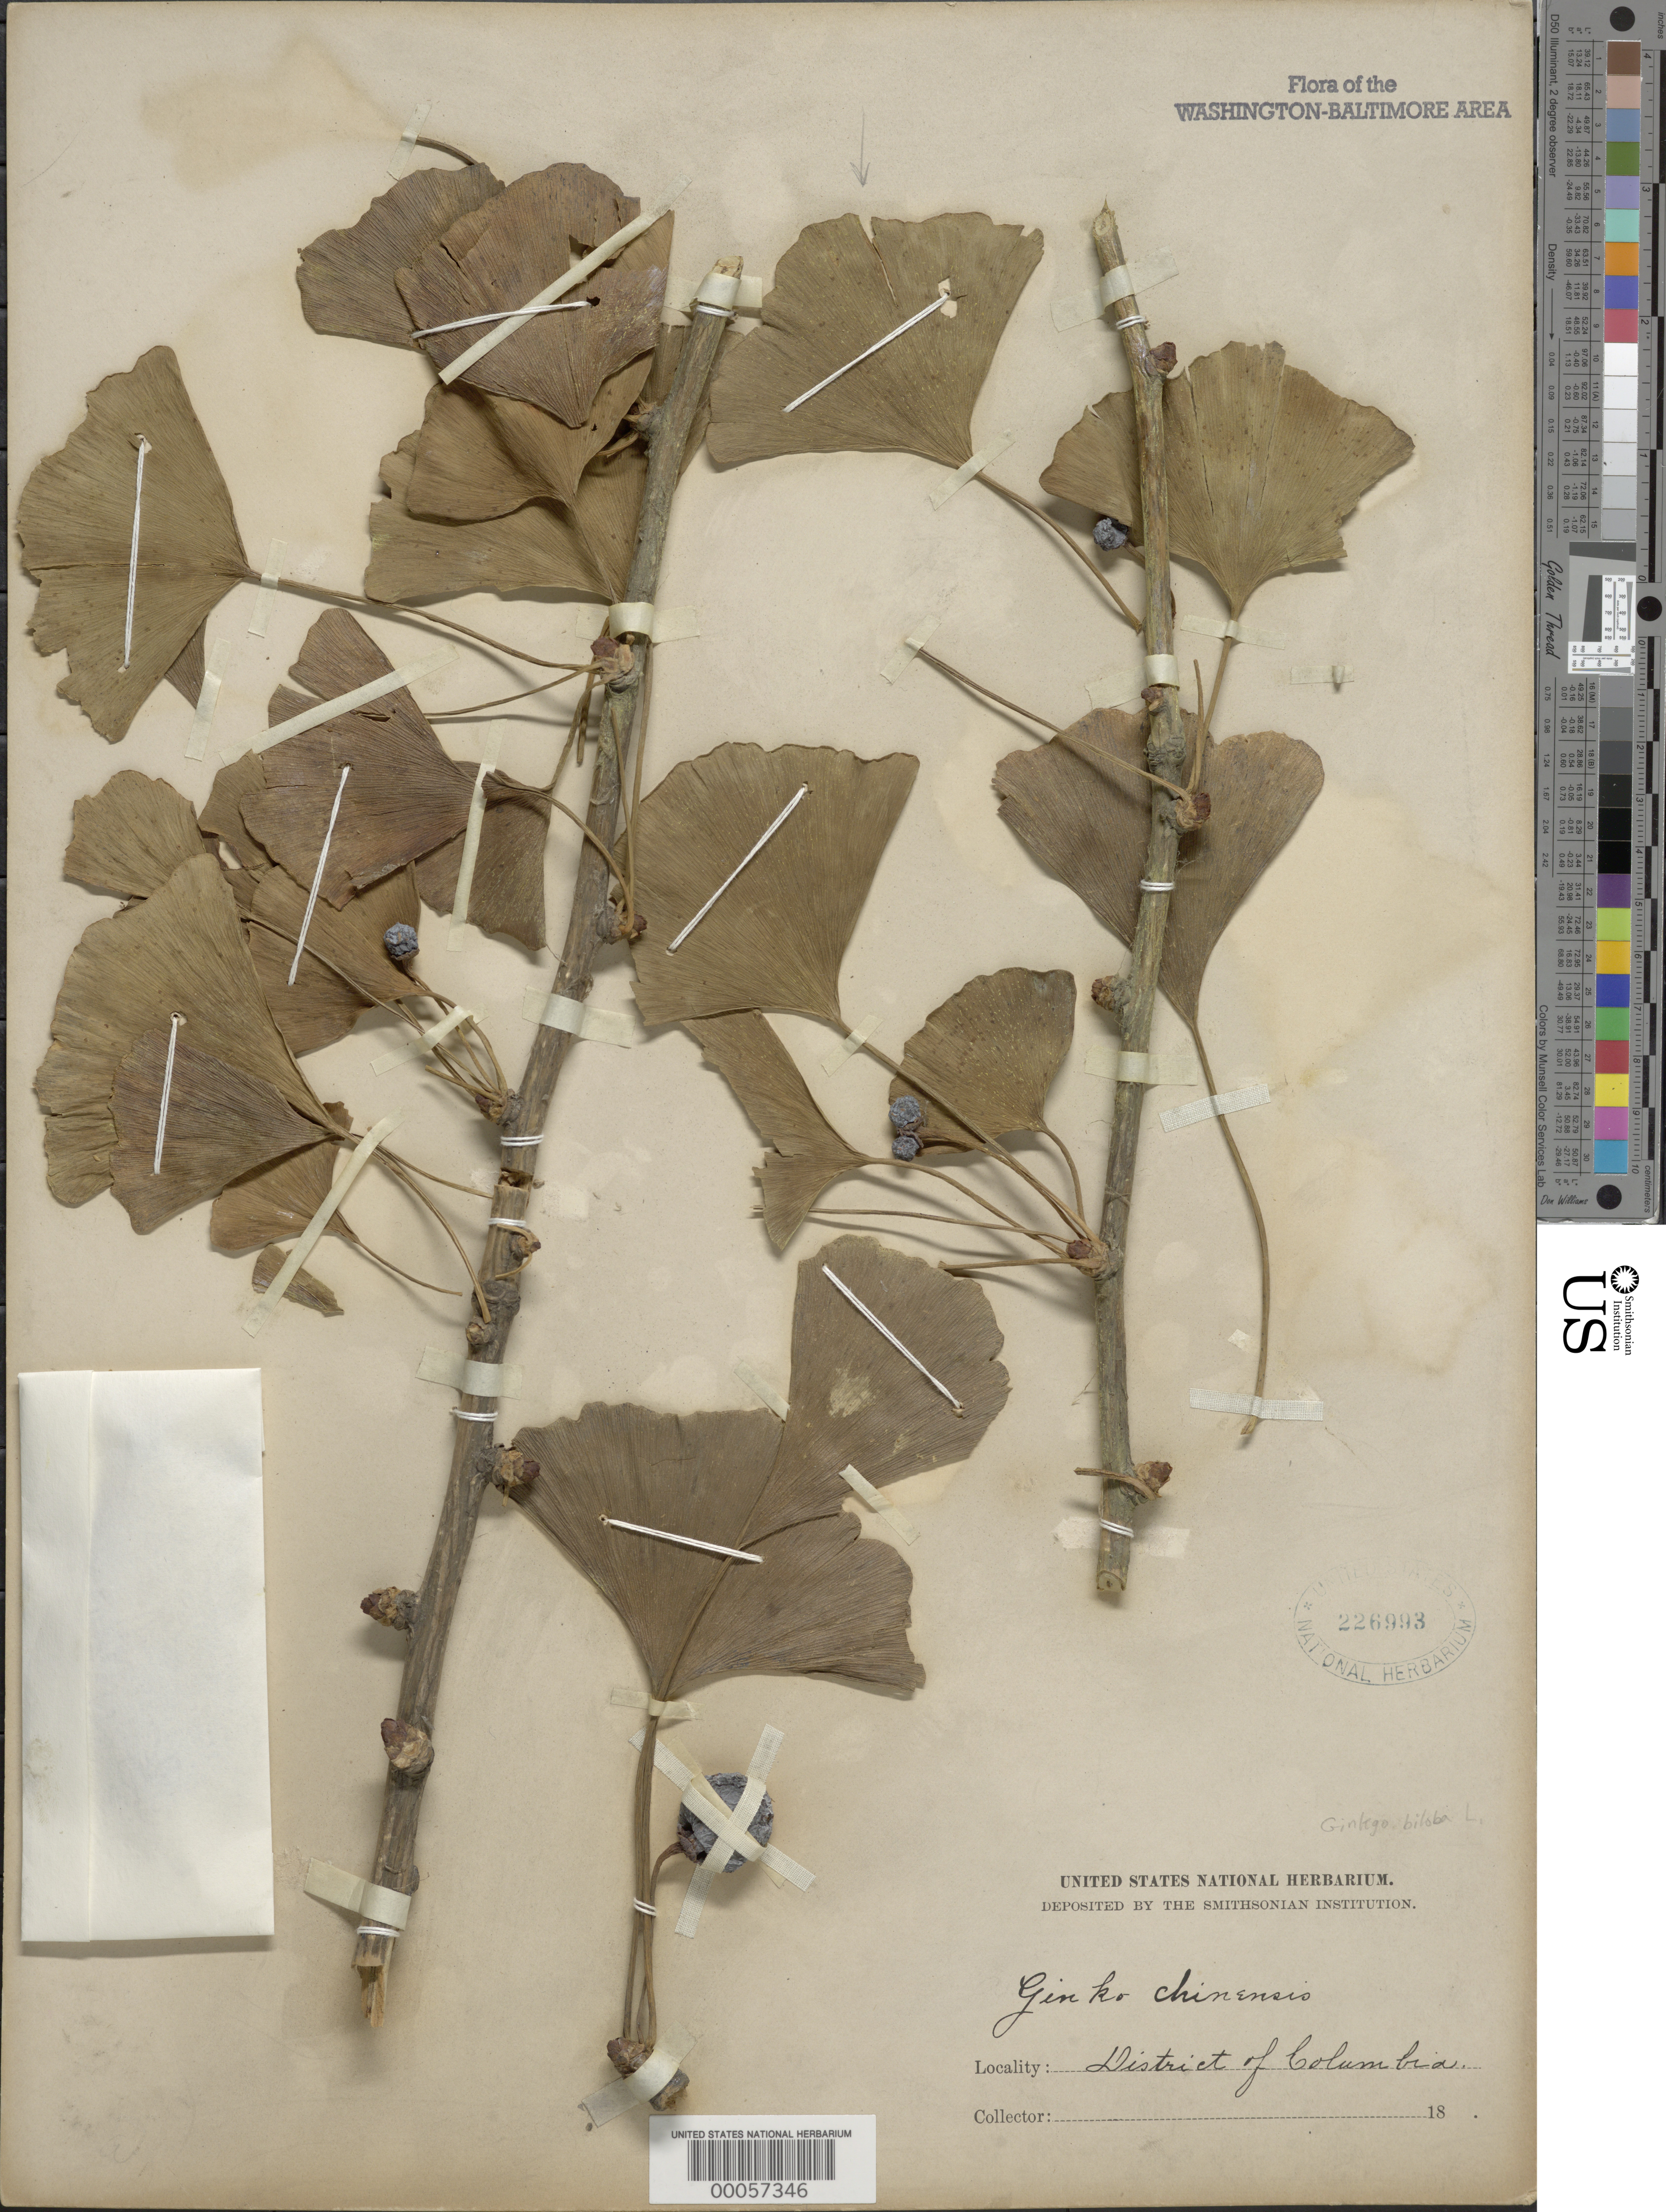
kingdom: Plantae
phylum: Tracheophyta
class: Ginkgoopsida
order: Ginkgoales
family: Ginkgoaceae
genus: Ginkgo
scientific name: Ginkgo biloba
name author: L.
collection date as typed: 18--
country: United States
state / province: District of Columbia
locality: Vicinity of Washington D.C.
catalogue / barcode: US 2269933